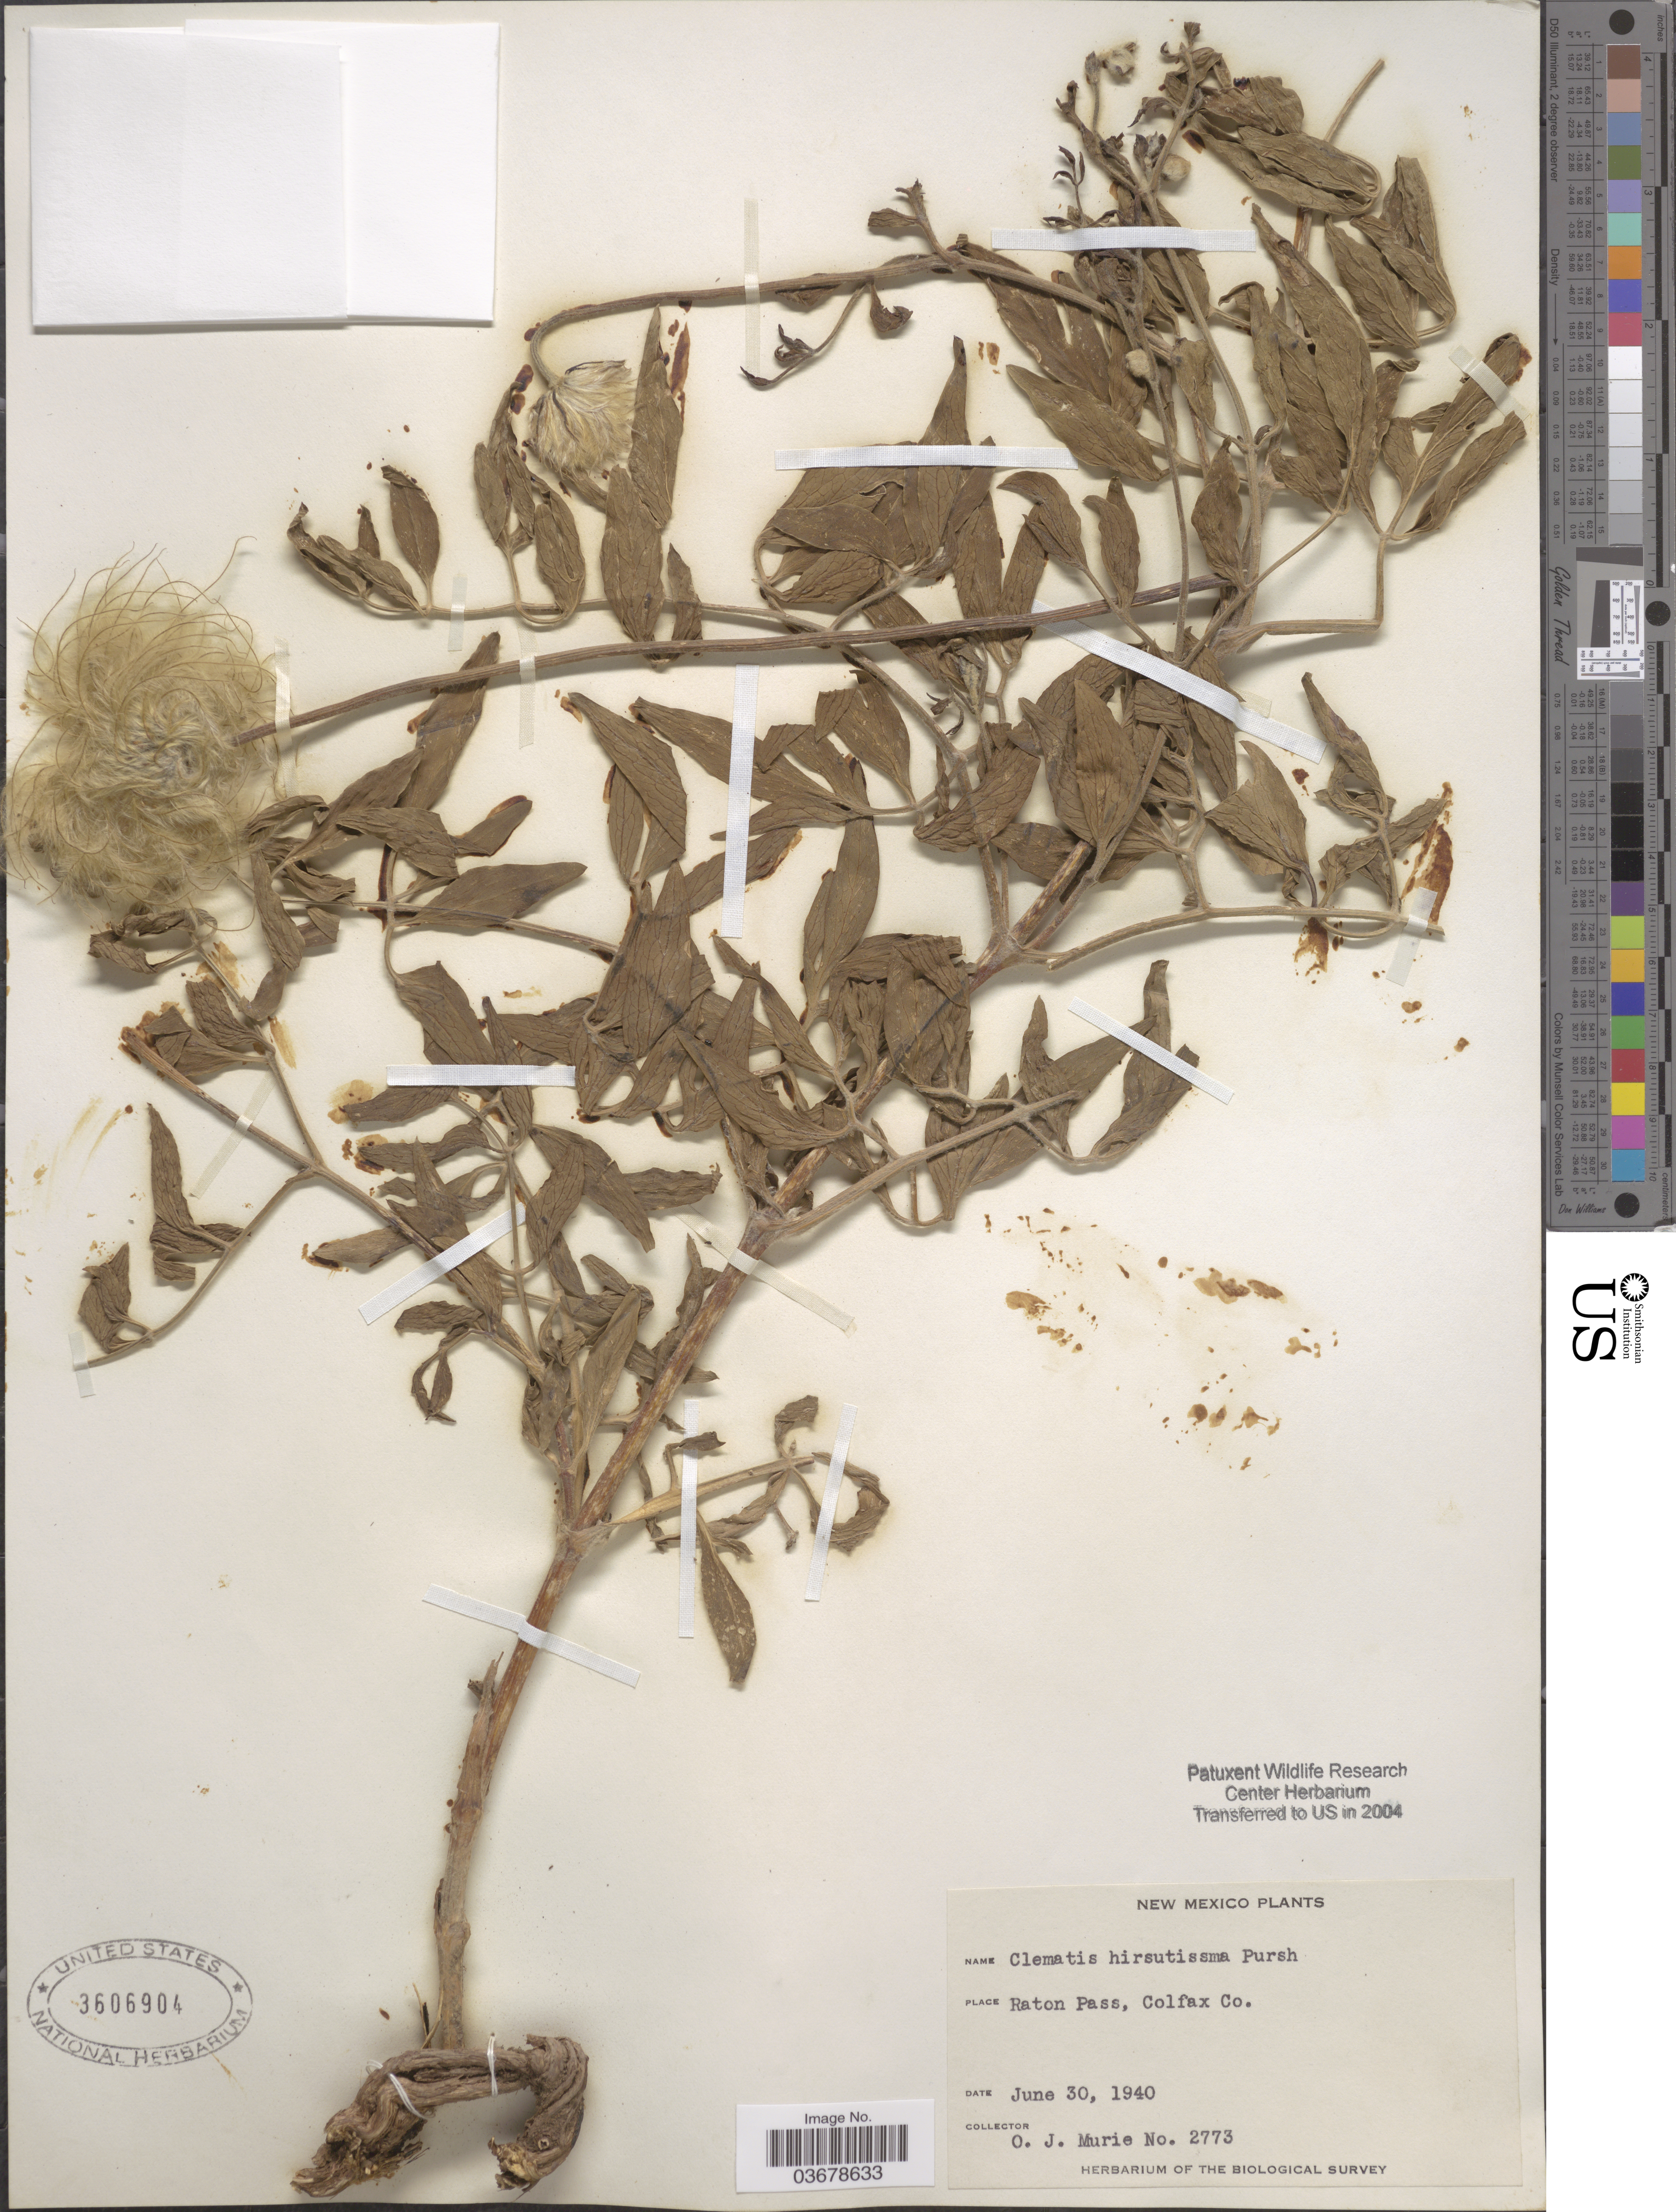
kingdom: Plantae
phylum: Tracheophyta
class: Magnoliopsida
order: Ranunculales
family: Ranunculaceae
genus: Clematis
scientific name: Clematis viorna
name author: L.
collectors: O. Murie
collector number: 2773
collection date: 1940-06-30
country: United States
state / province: New Mexico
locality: Raton Pass, Colfax Co.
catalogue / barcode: US 3606904